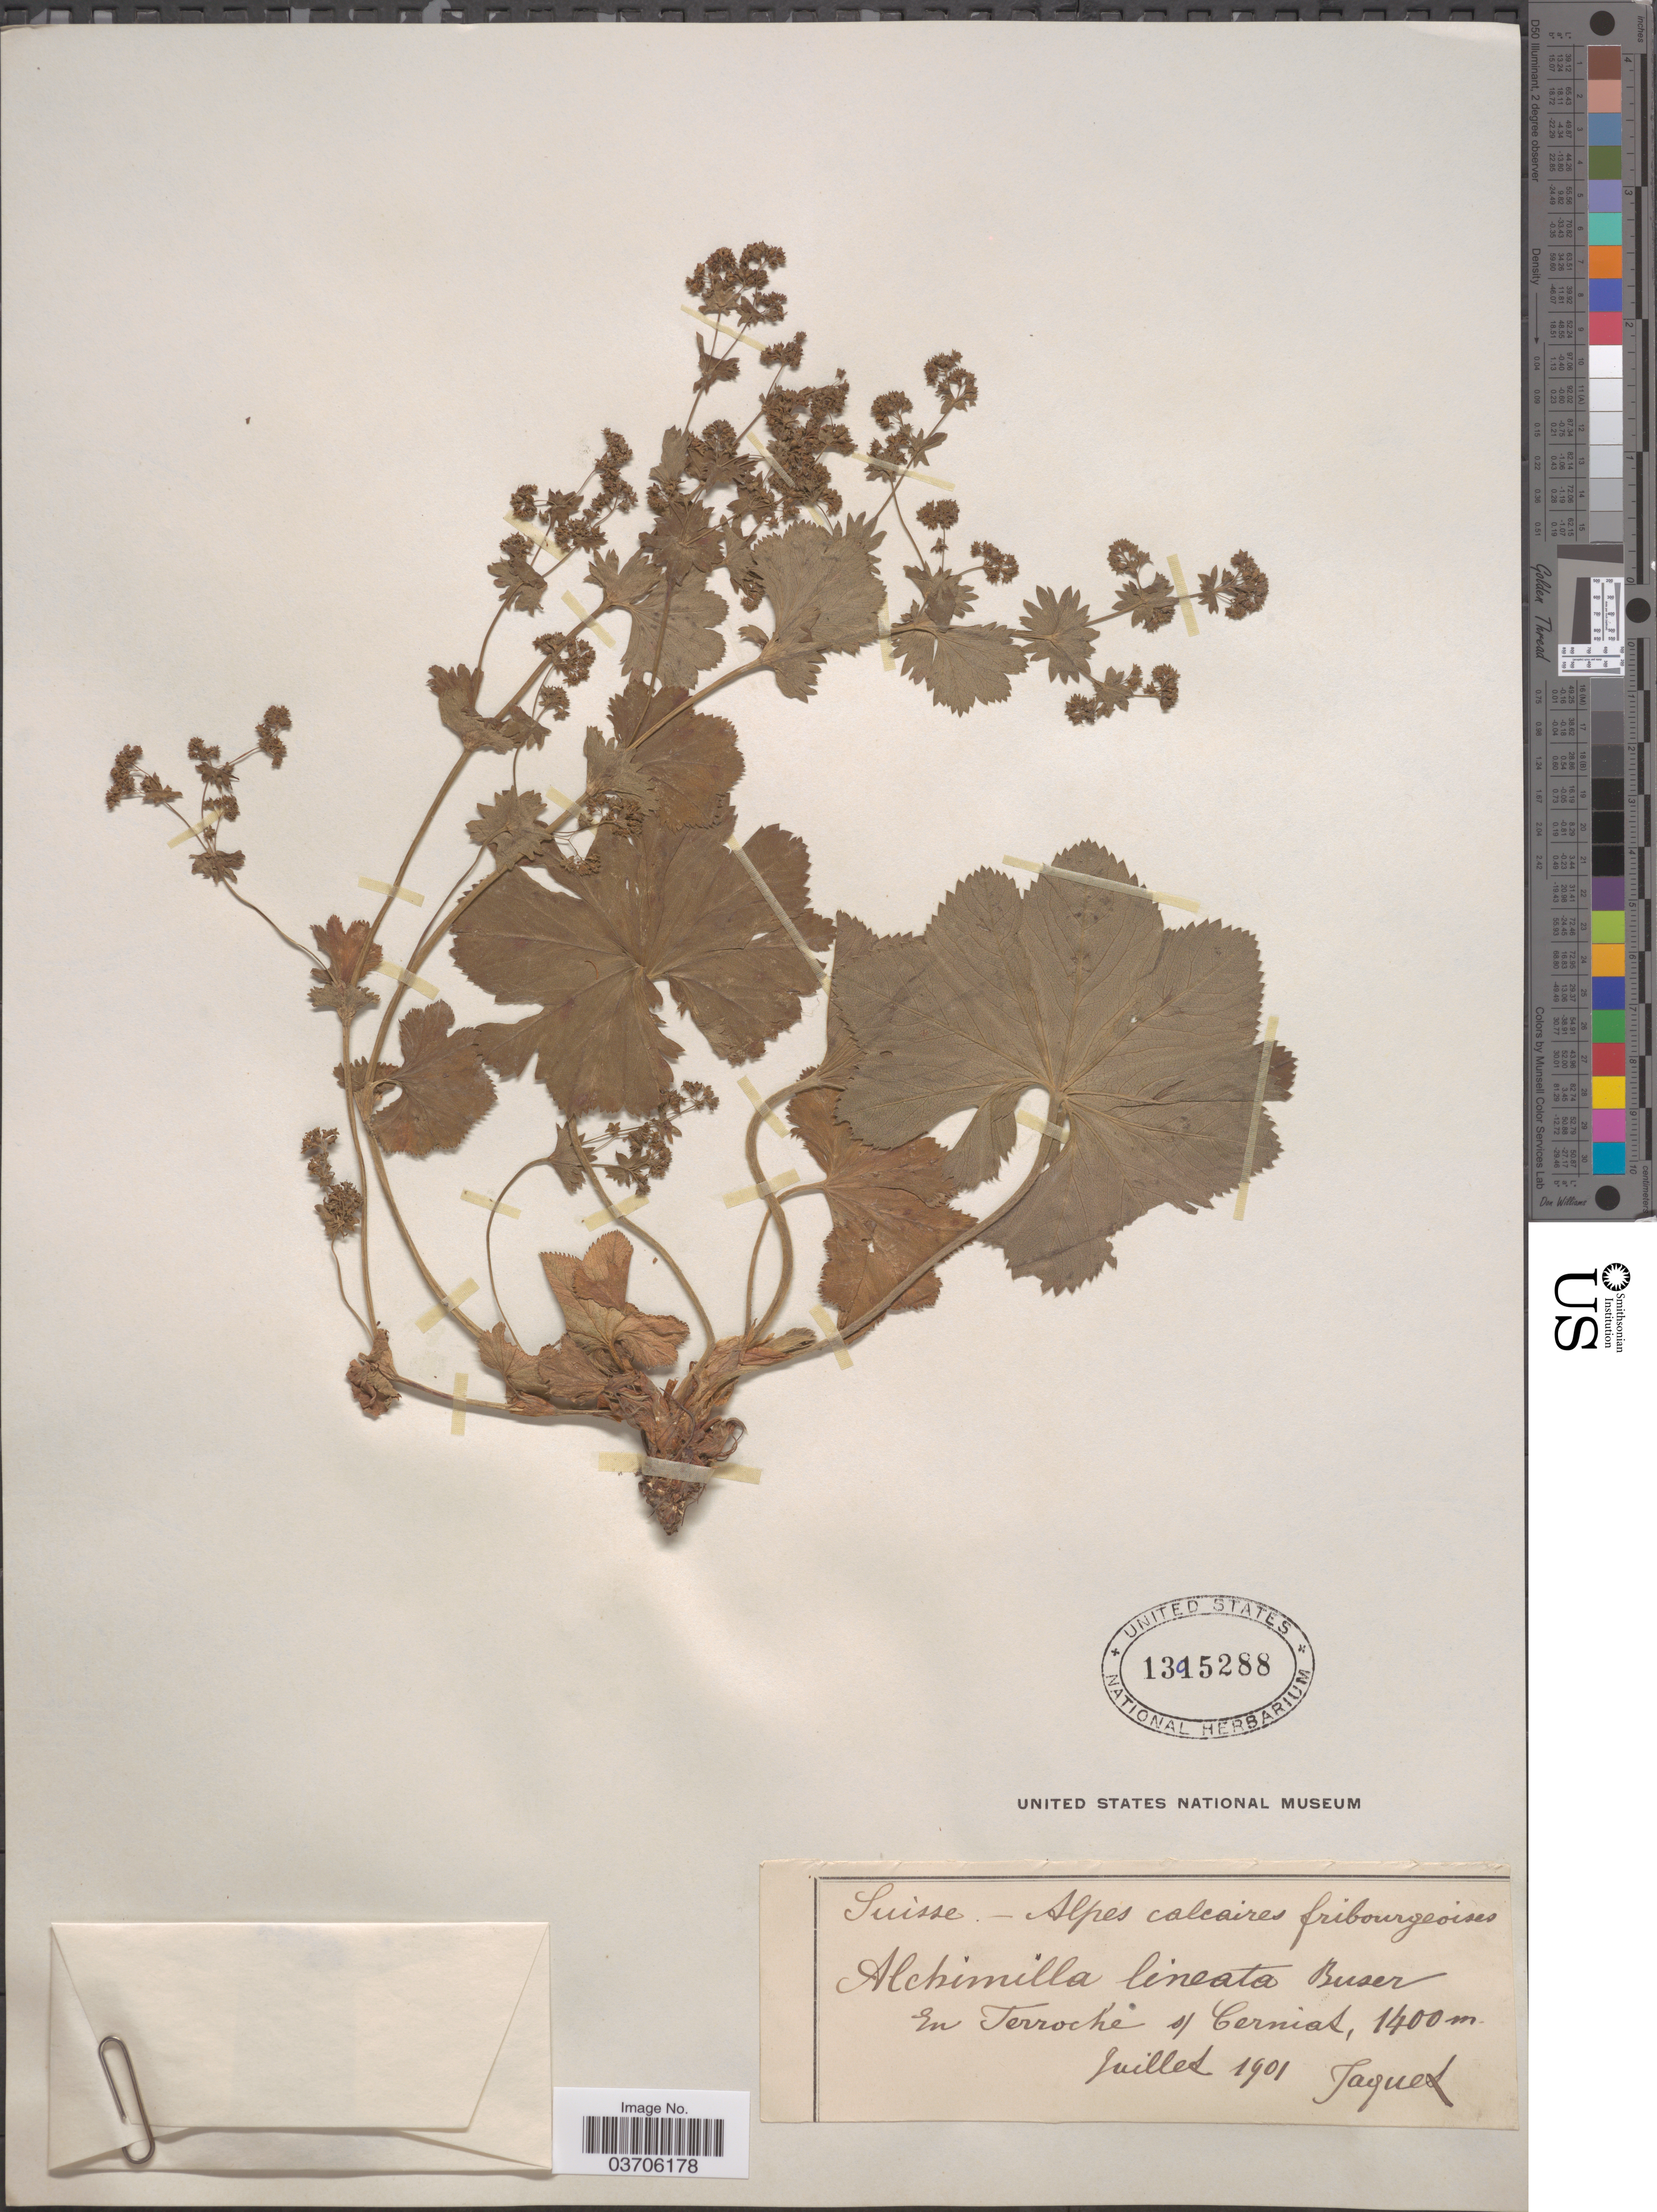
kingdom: Plantae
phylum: Tracheophyta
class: Magnoliopsida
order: Rosales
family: Rosaceae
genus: Alchemilla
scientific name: Alchemilla lineata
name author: Buser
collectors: -. Jaquet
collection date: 1901-07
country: Switzerland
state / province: Fribourg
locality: Suisse - Alpes calcaires fribourgeoises. En Terroche s/ Cernias.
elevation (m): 1400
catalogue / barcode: US 1395288